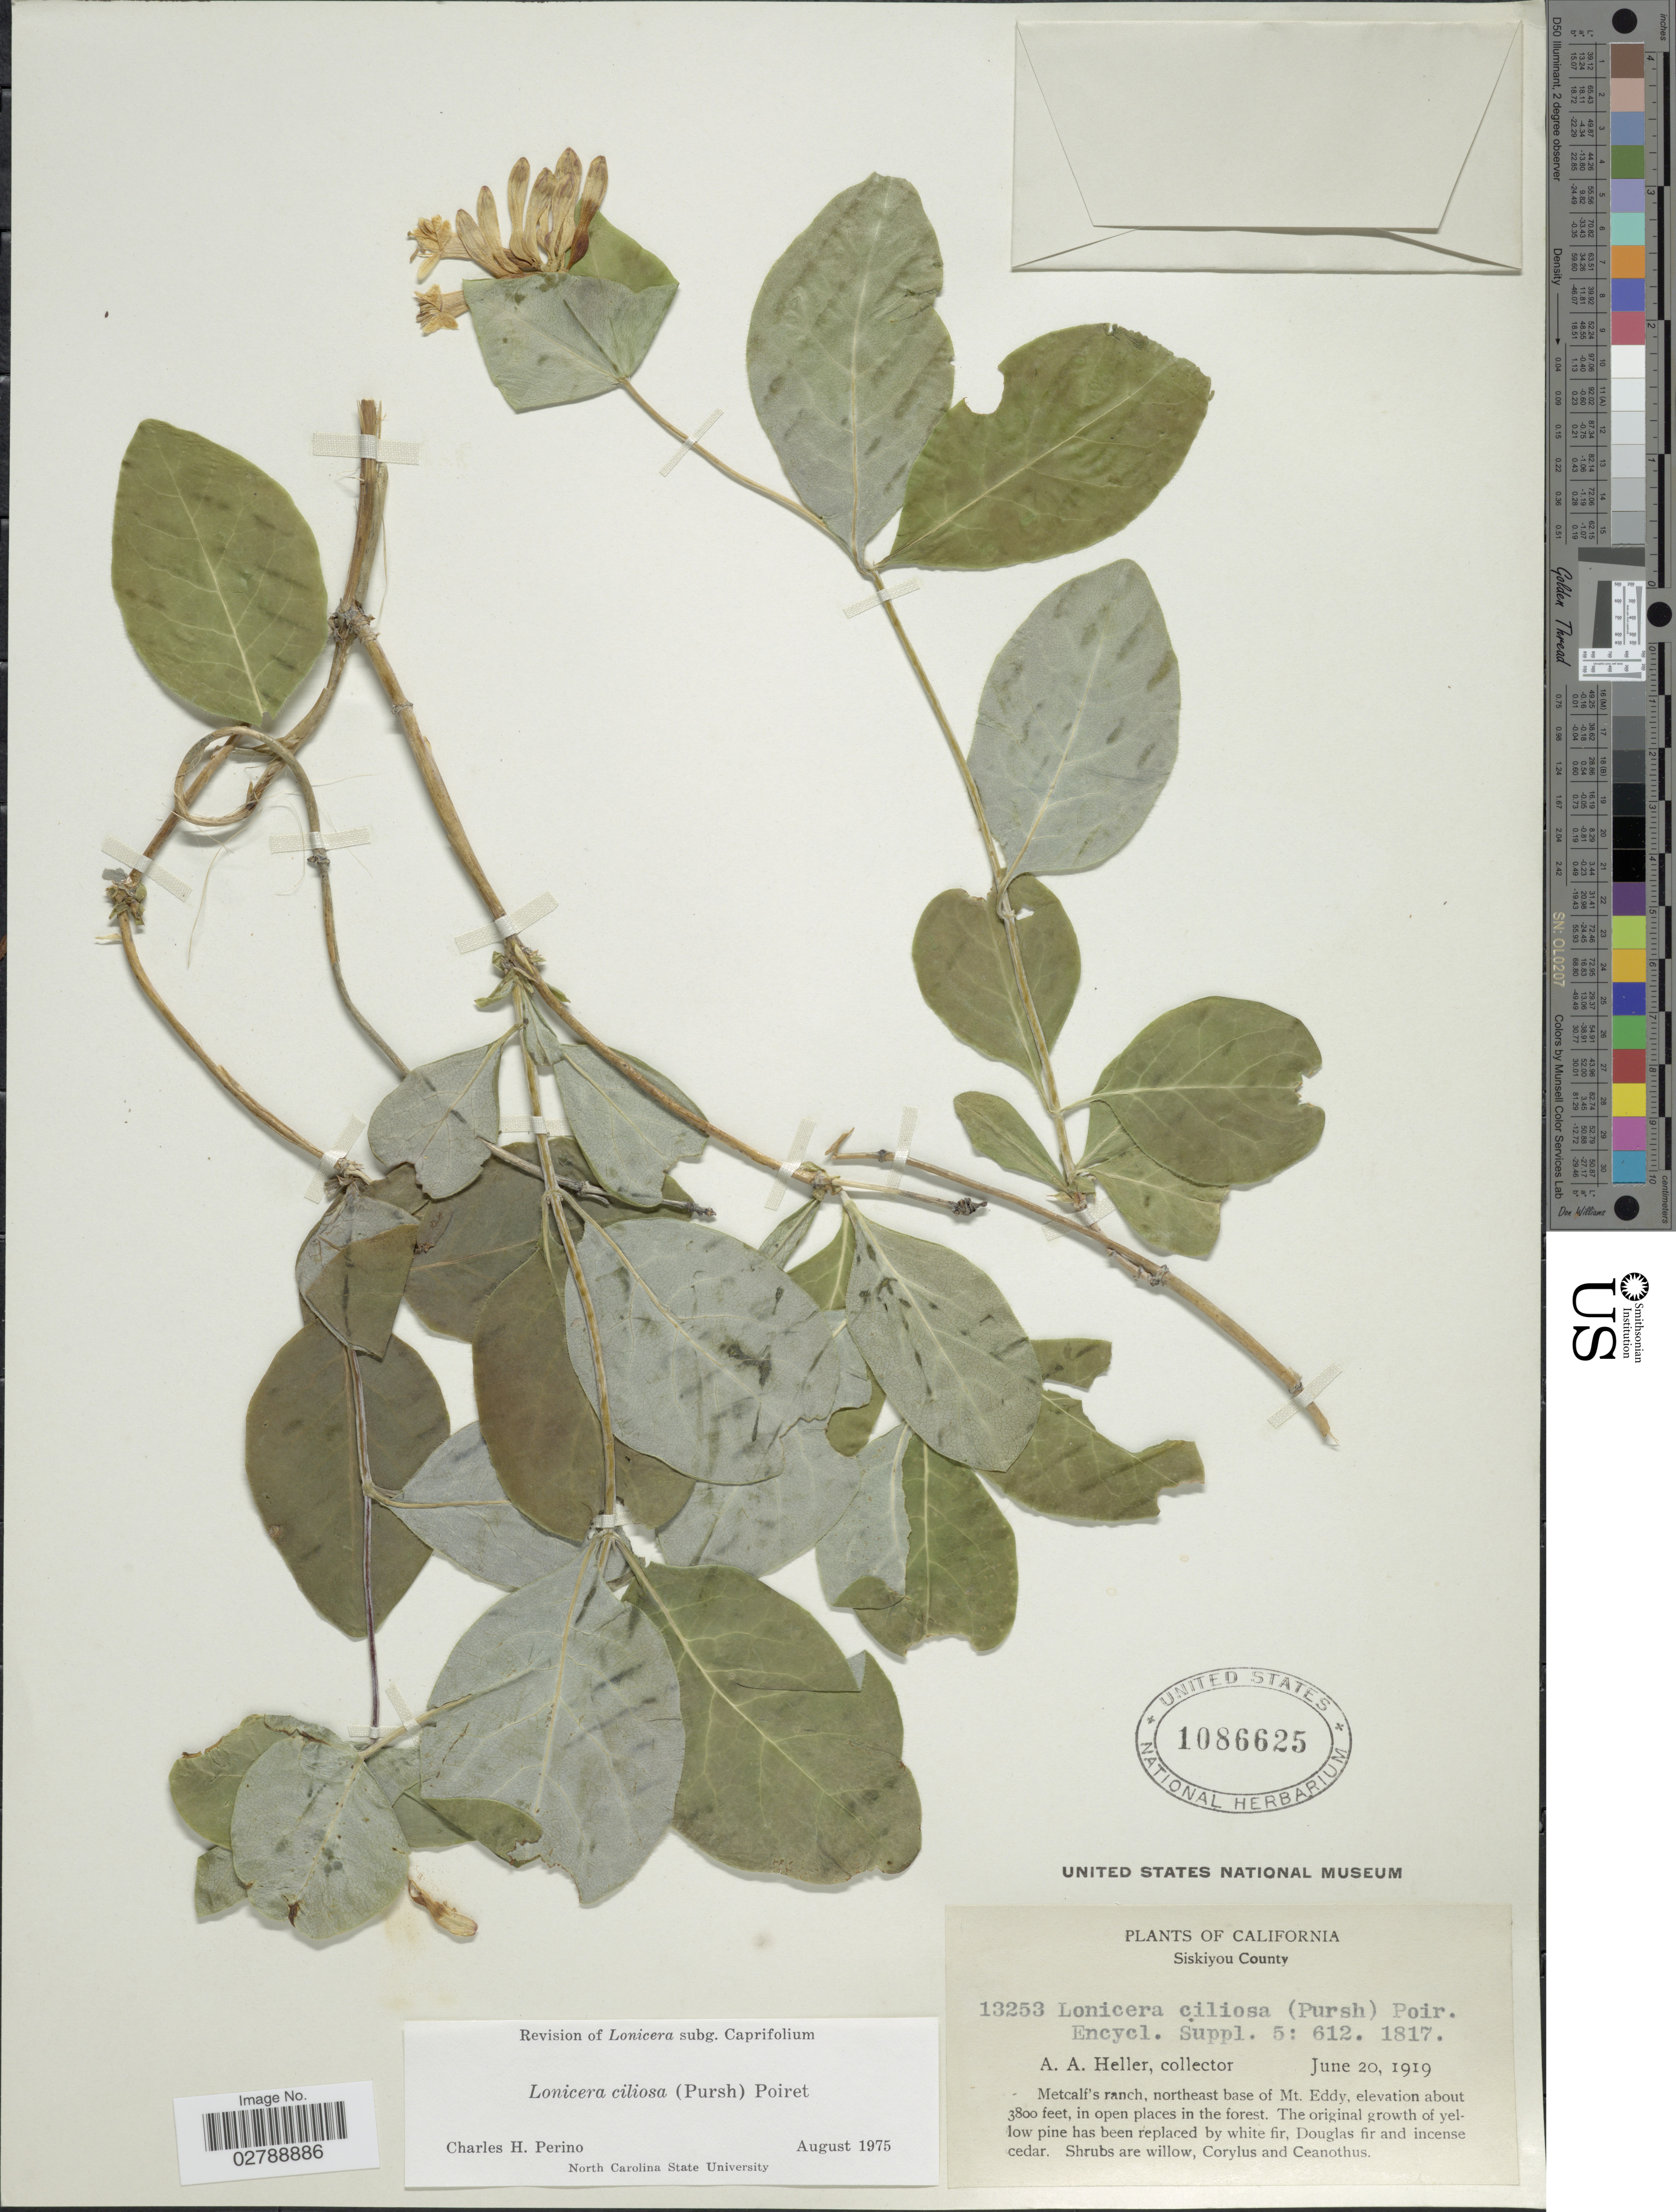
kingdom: Plantae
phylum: Tracheophyta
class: Magnoliopsida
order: Dipsacales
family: Caprifoliaceae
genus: Lonicera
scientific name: Lonicera ciliosa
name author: Poir.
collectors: A. A. Heller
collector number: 13253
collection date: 1919-06-20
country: United States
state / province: California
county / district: Siskiyou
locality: Siskiyou County. Metcalf's ranch, northeast base of Mt. Eddy.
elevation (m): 1158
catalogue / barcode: US 1086625